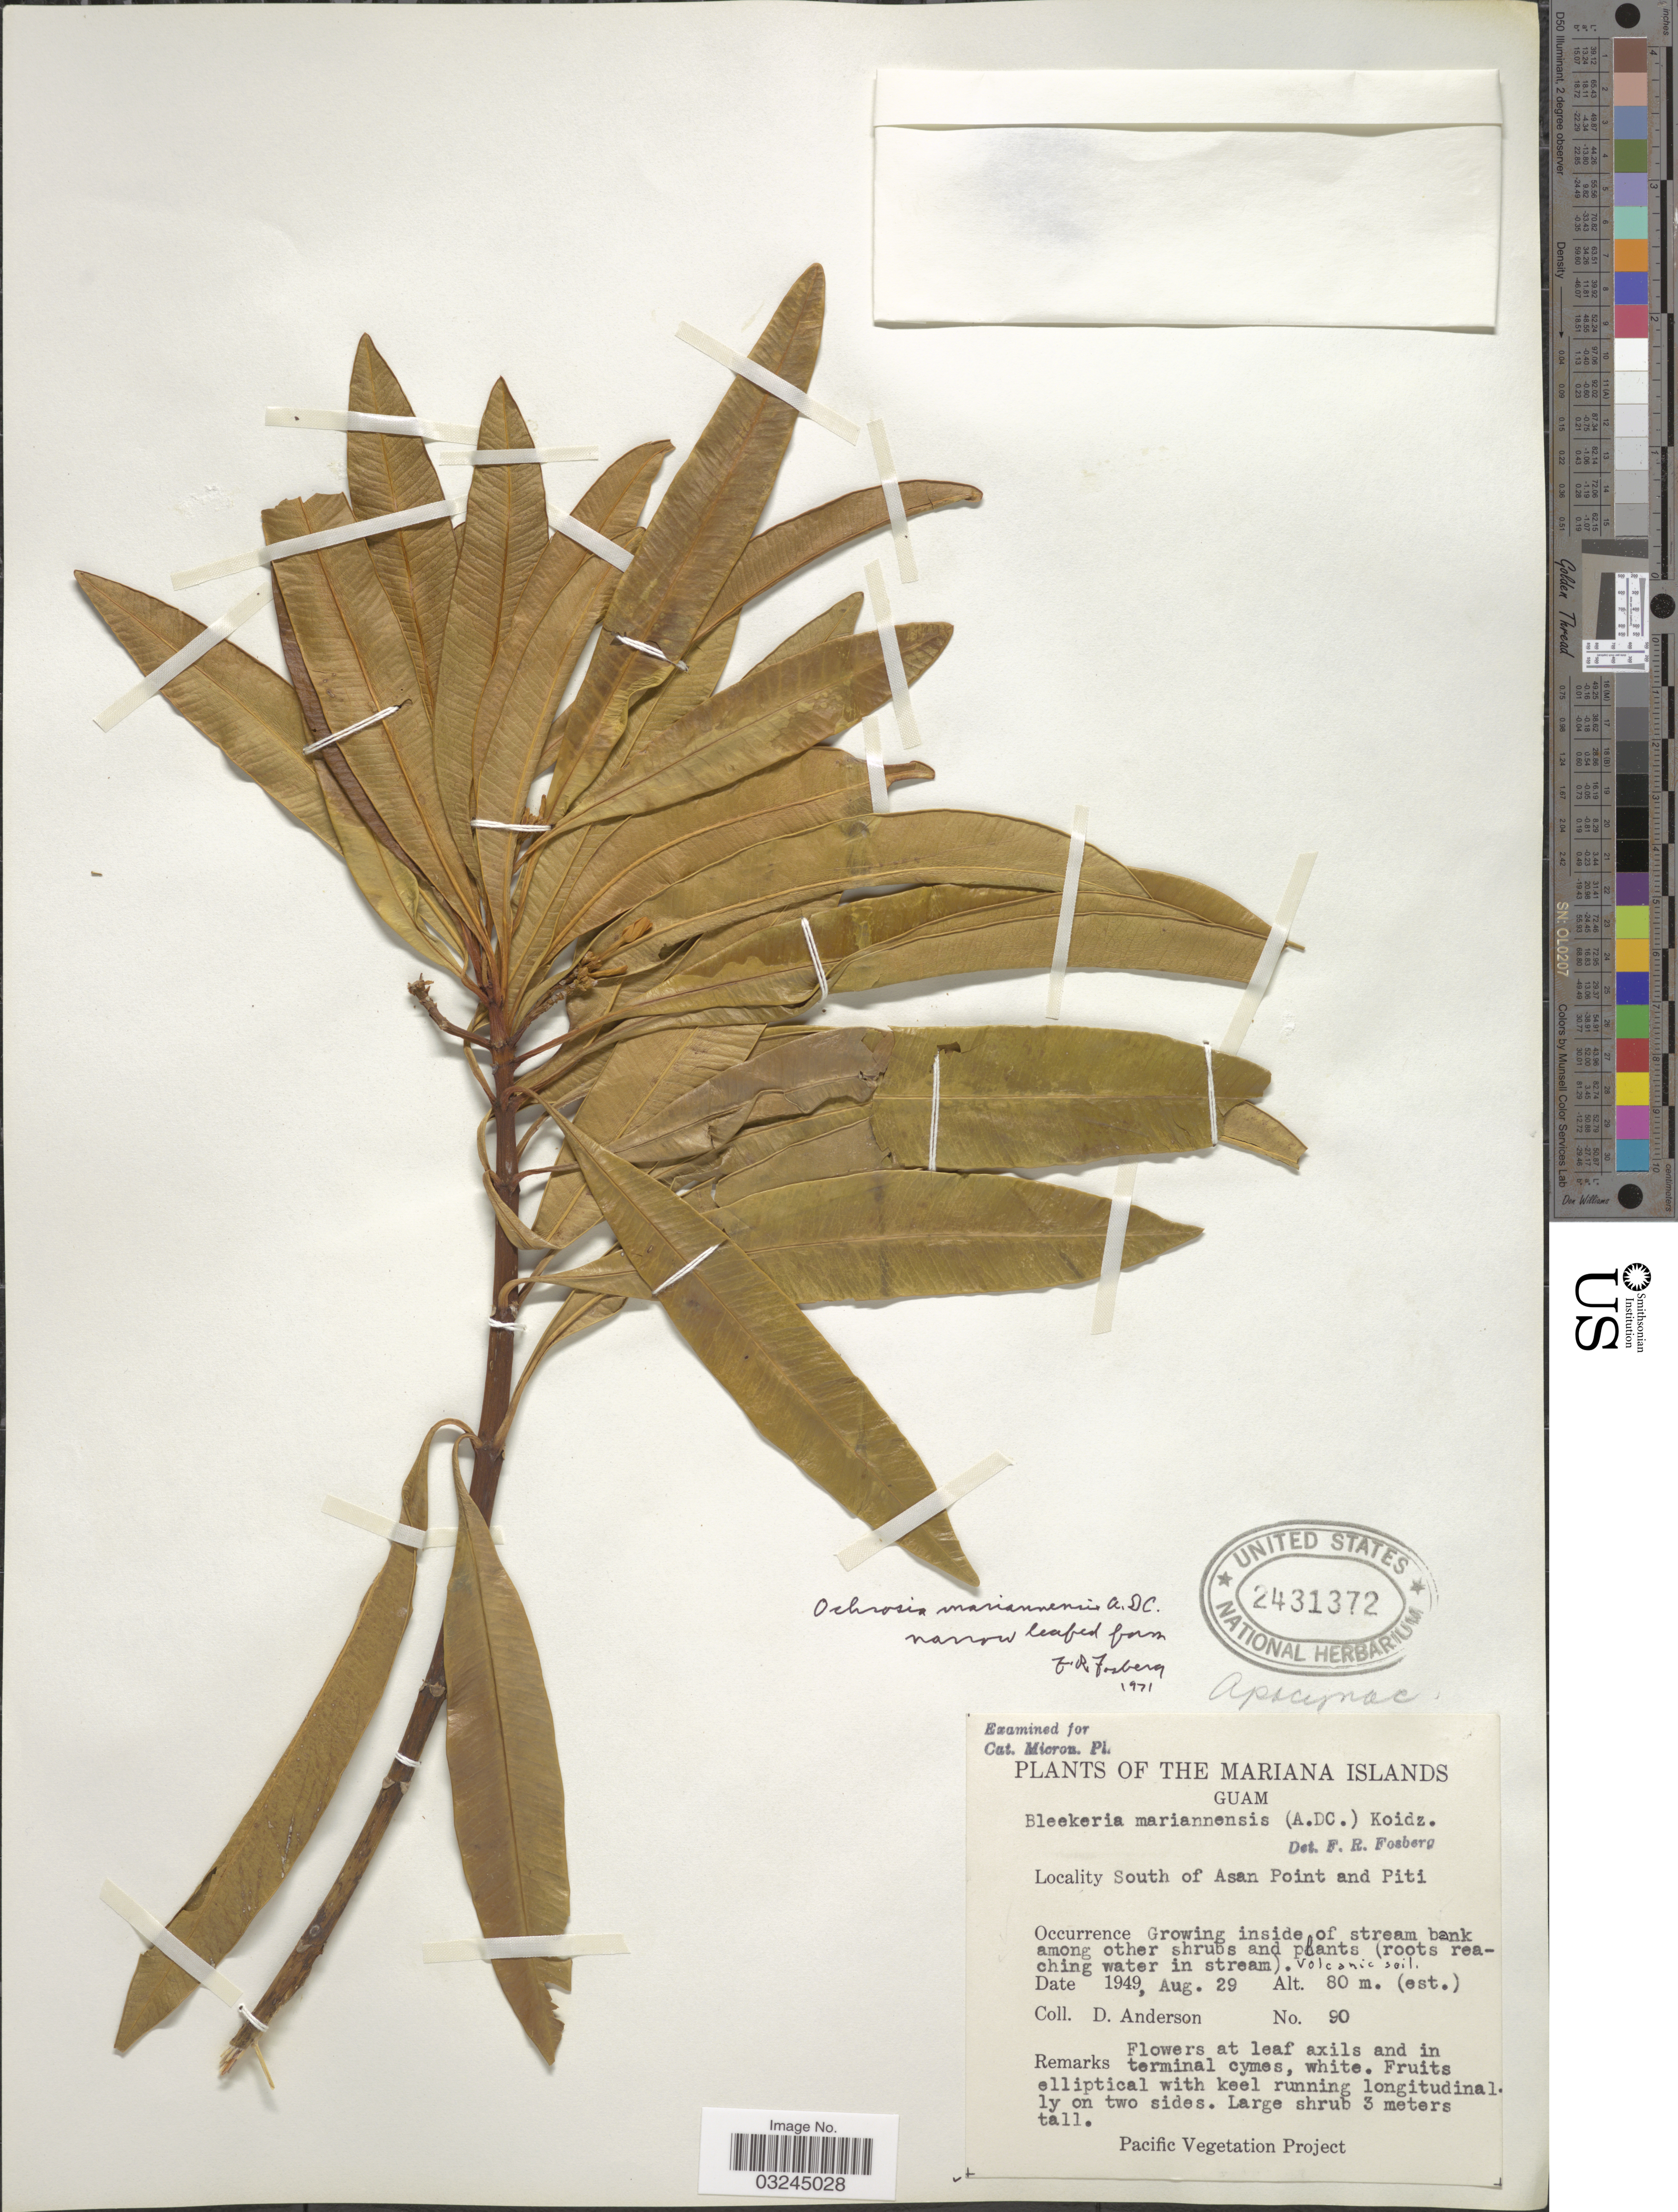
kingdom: Plantae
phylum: Tracheophyta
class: Magnoliopsida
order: Gentianales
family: Apocynaceae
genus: Ochrosia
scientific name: Ochrosia mariannensis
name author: A. DC.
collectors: D. Anderson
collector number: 90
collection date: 1949-08-29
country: Guam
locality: The Mariana Islands. South of Asan Point and Piti.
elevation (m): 80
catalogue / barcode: US 2431372